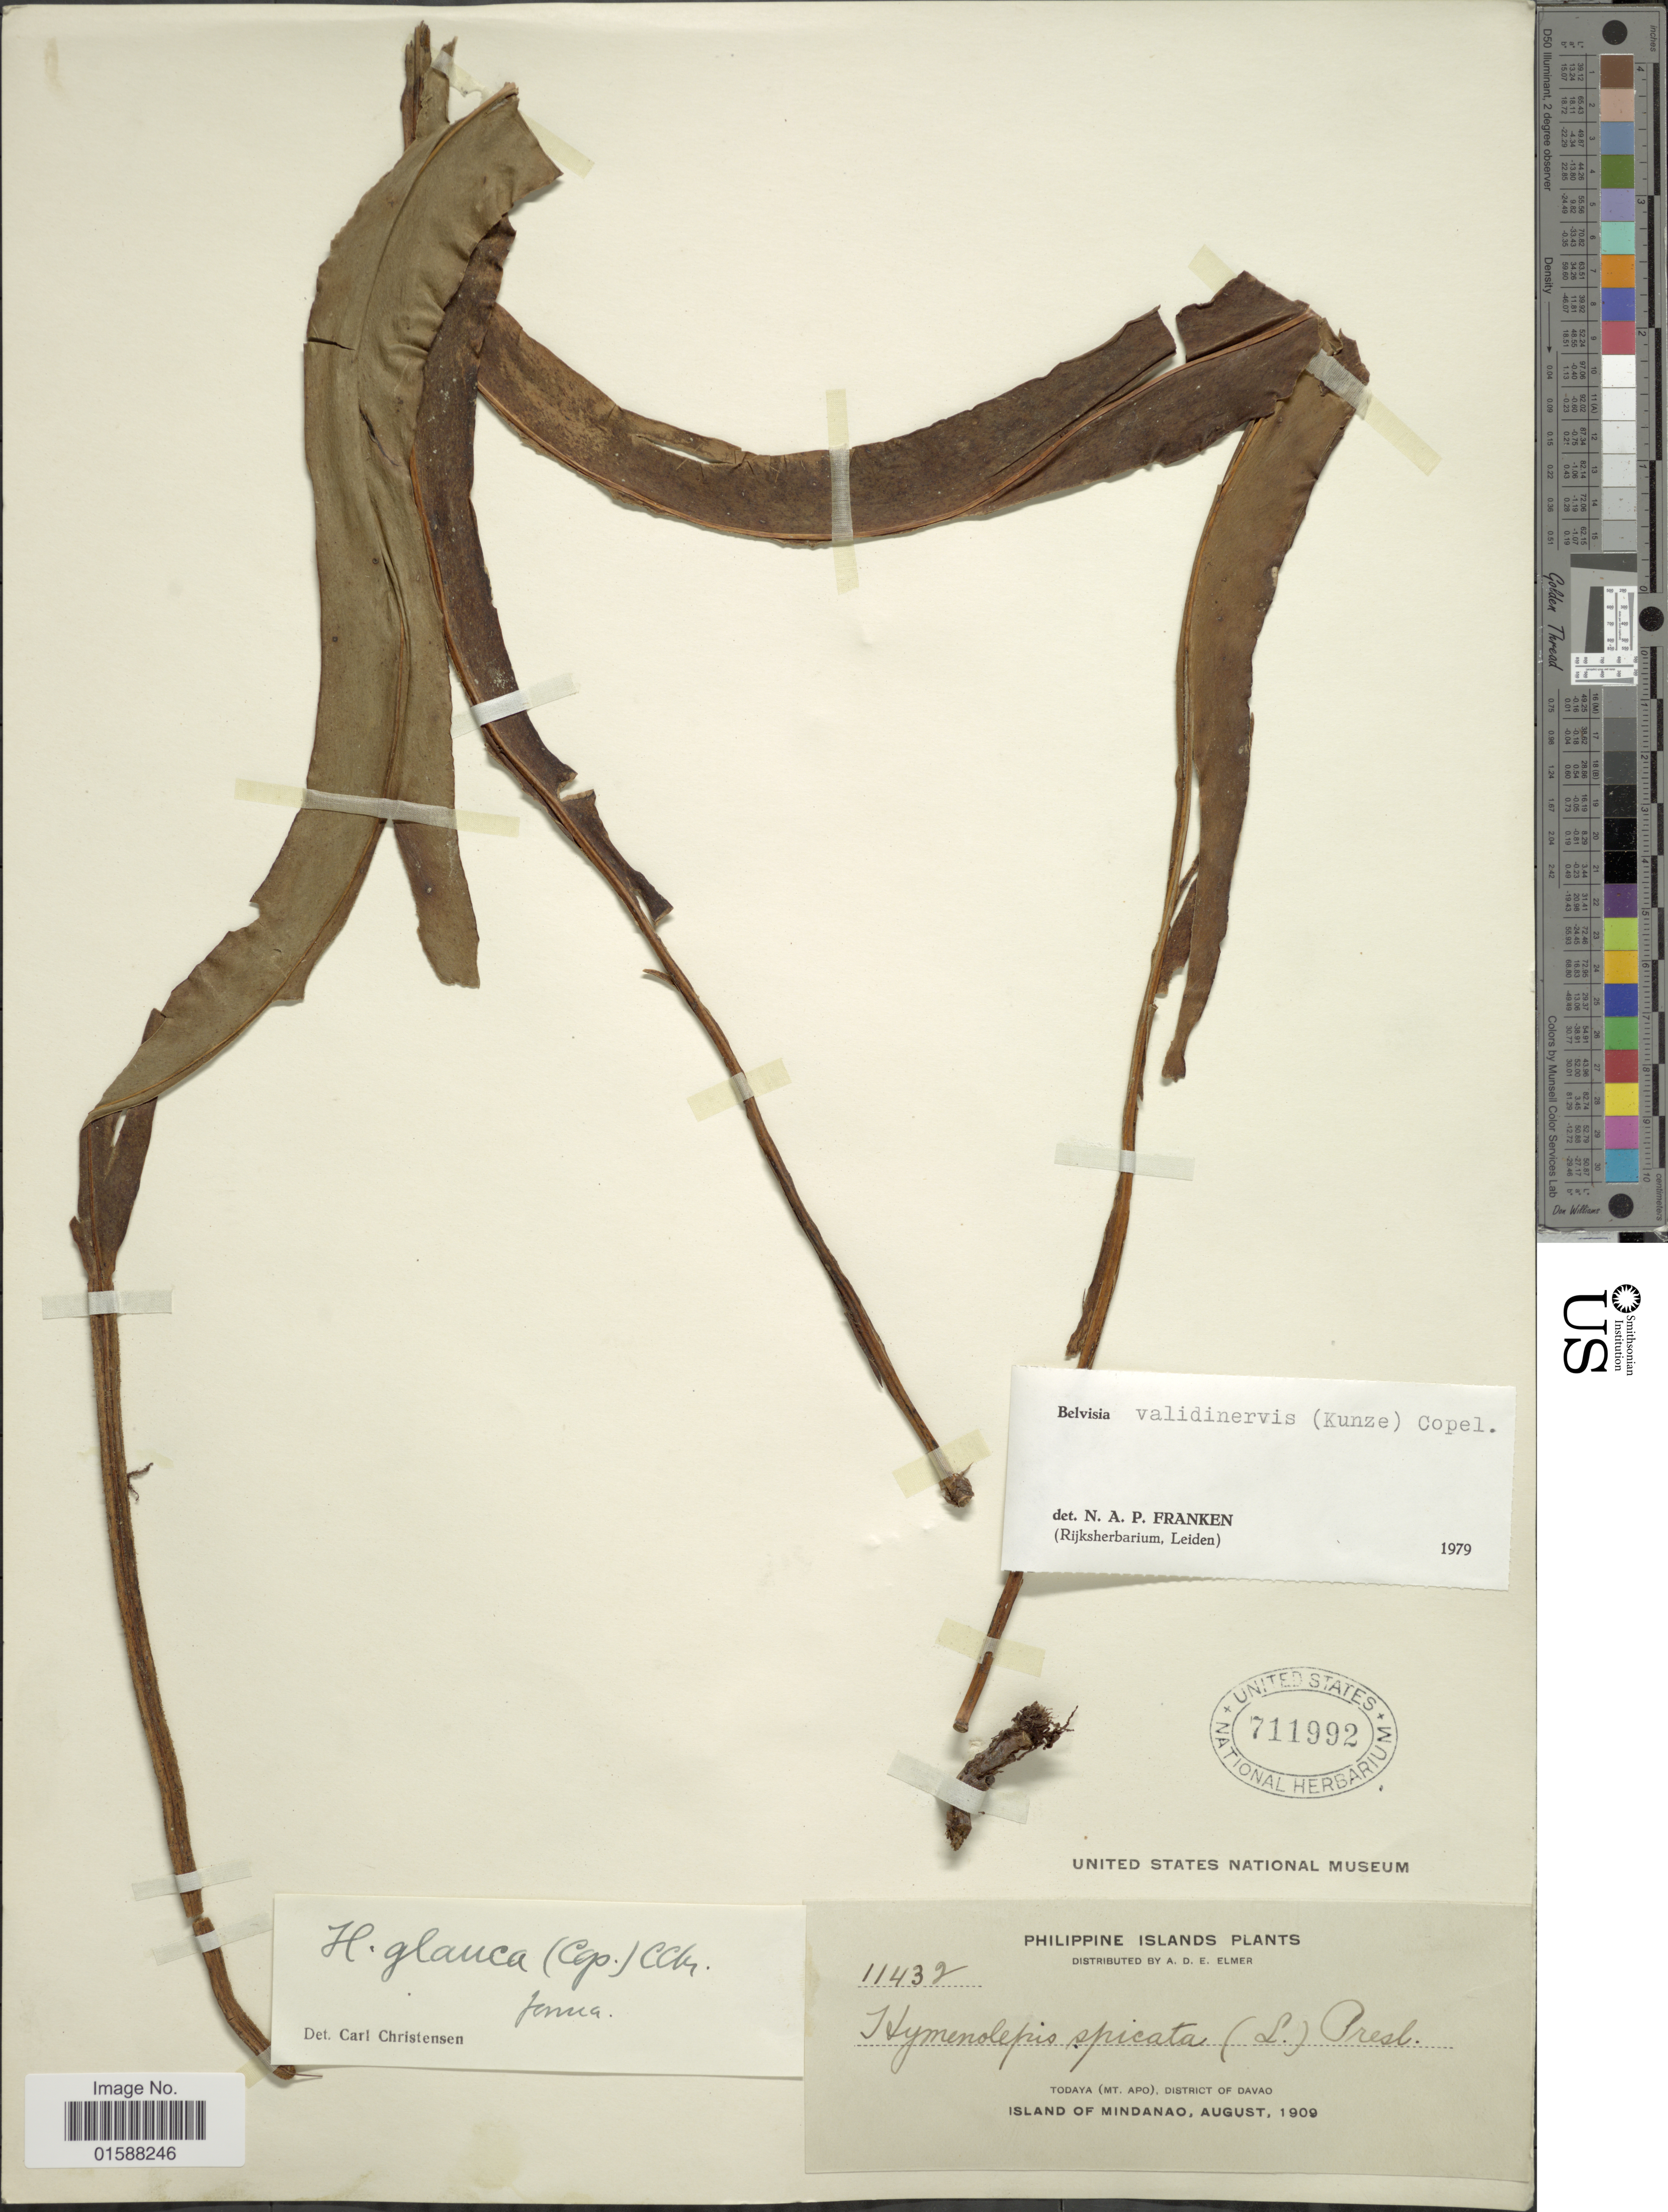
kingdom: Plantae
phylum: Tracheophyta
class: Polypodiopsida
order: Polypodiales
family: Polypodiaceae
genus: Lepisorus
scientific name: Lepisorus validinervis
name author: (Kunze) Li S. Wang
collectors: A. D. E. Elmer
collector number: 11432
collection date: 1909-08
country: Philippines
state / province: Davao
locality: Philippine Islands. Todaya (Mt. Apo), District of Davao. Island of Mindanao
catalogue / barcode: US 711992